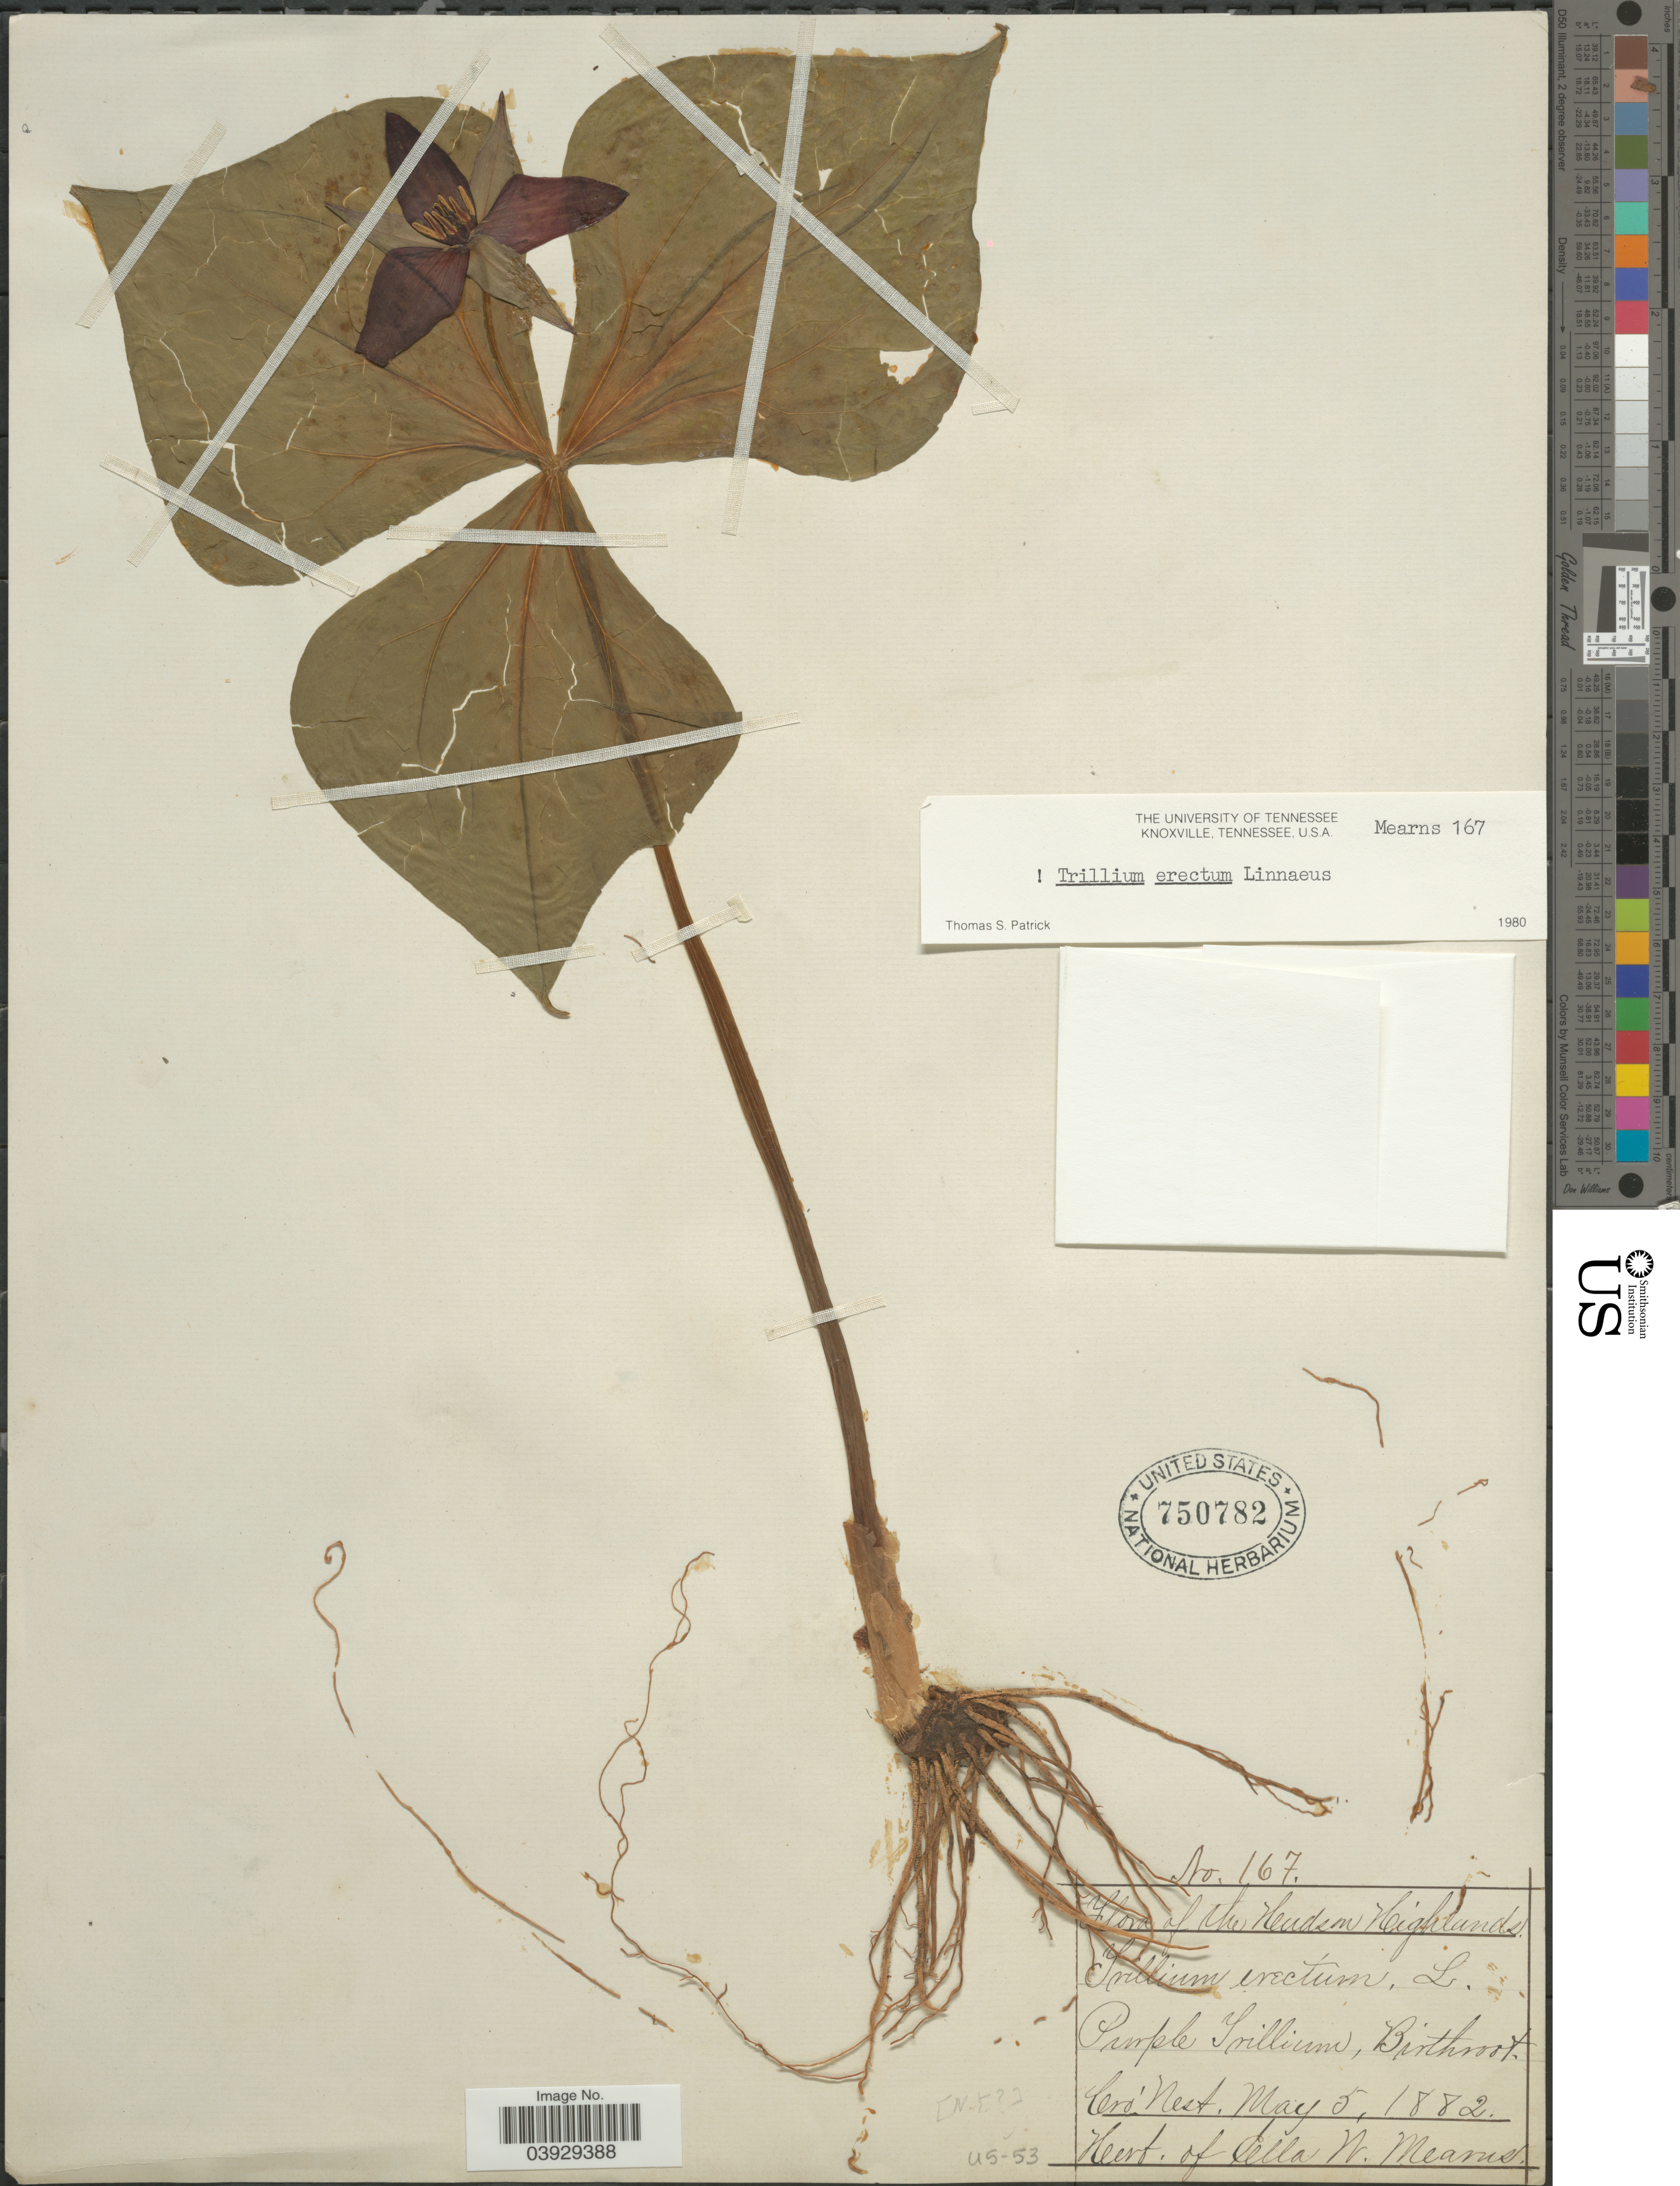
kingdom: Plantae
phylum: Tracheophyta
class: Liliopsida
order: Liliales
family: Melanthiaceae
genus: Trillium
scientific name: Trillium erectum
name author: L.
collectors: ex herb. Ella W. Mearns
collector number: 167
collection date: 1882-05-05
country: United States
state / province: New York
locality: Hudson Highlands. Cro' Nest.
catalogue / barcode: US 750782